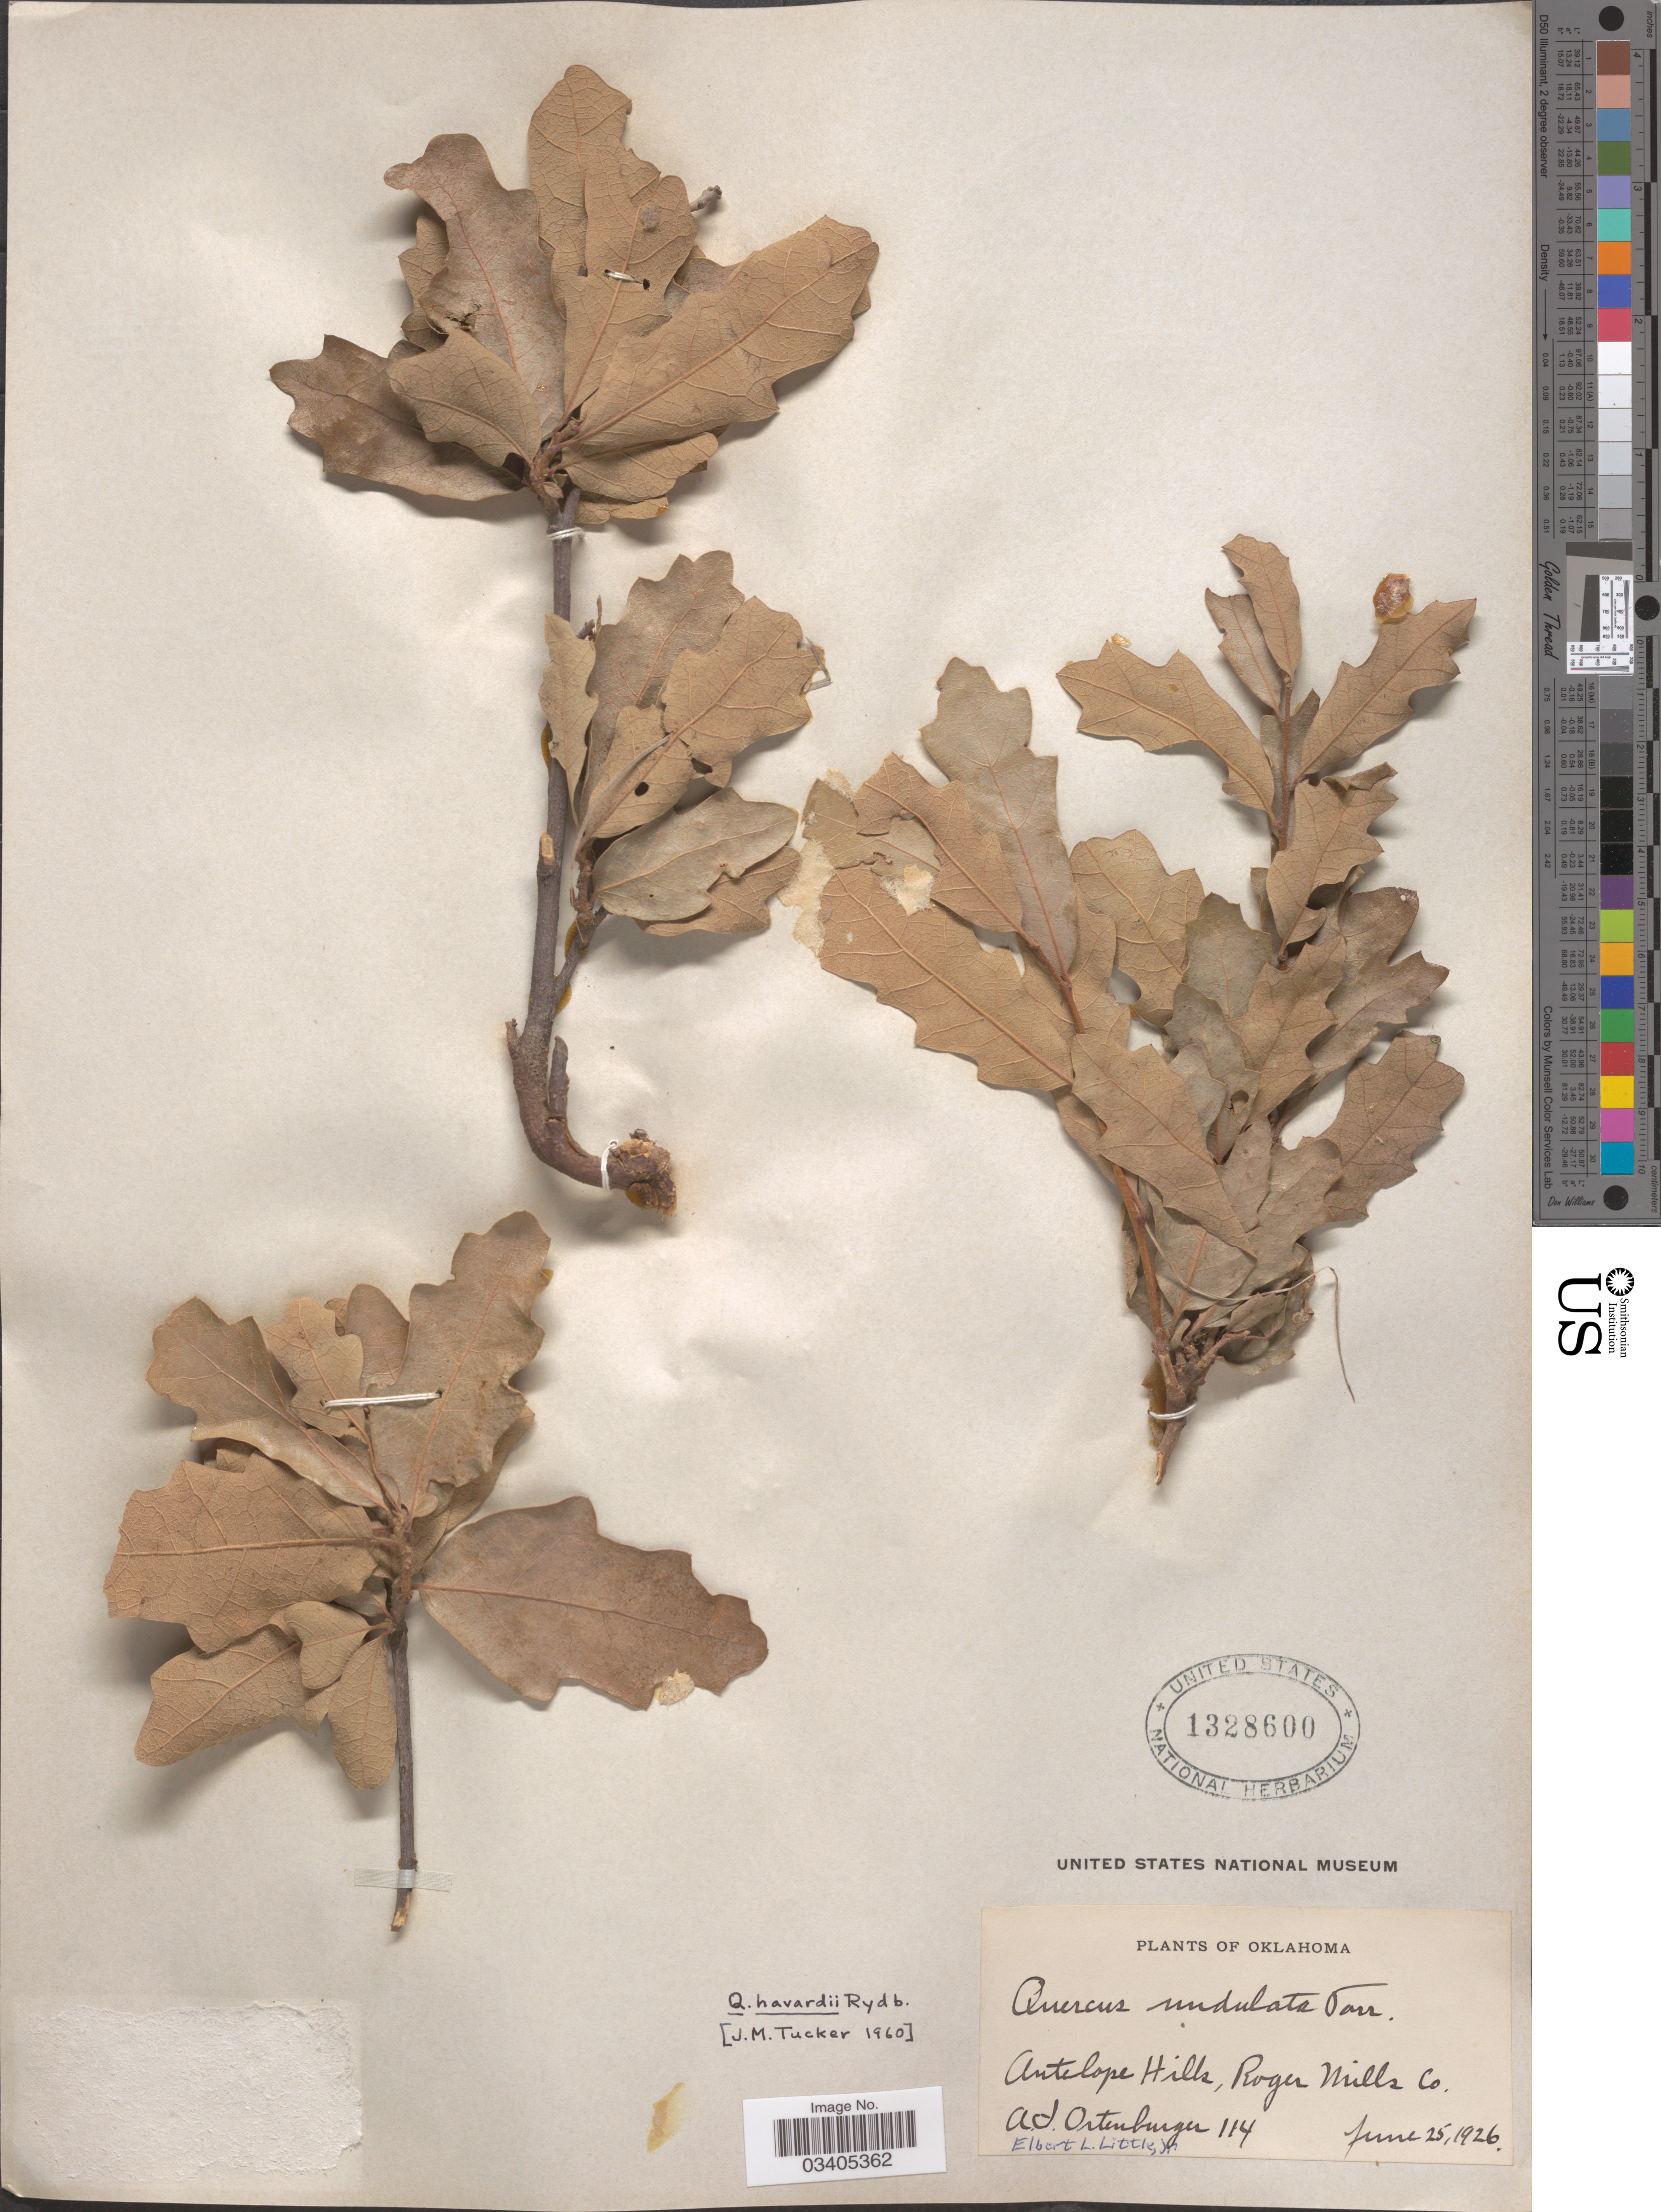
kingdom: Plantae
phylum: Tracheophyta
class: Magnoliopsida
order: Fagales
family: Fagaceae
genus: Quercus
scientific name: Quercus havardii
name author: Rydb.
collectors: A. Ortenburger & E. L. Little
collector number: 114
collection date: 1926-06-25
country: United States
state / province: Oklahoma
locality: Antelope Hills, Roger Mills Co.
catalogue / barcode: US 1328600